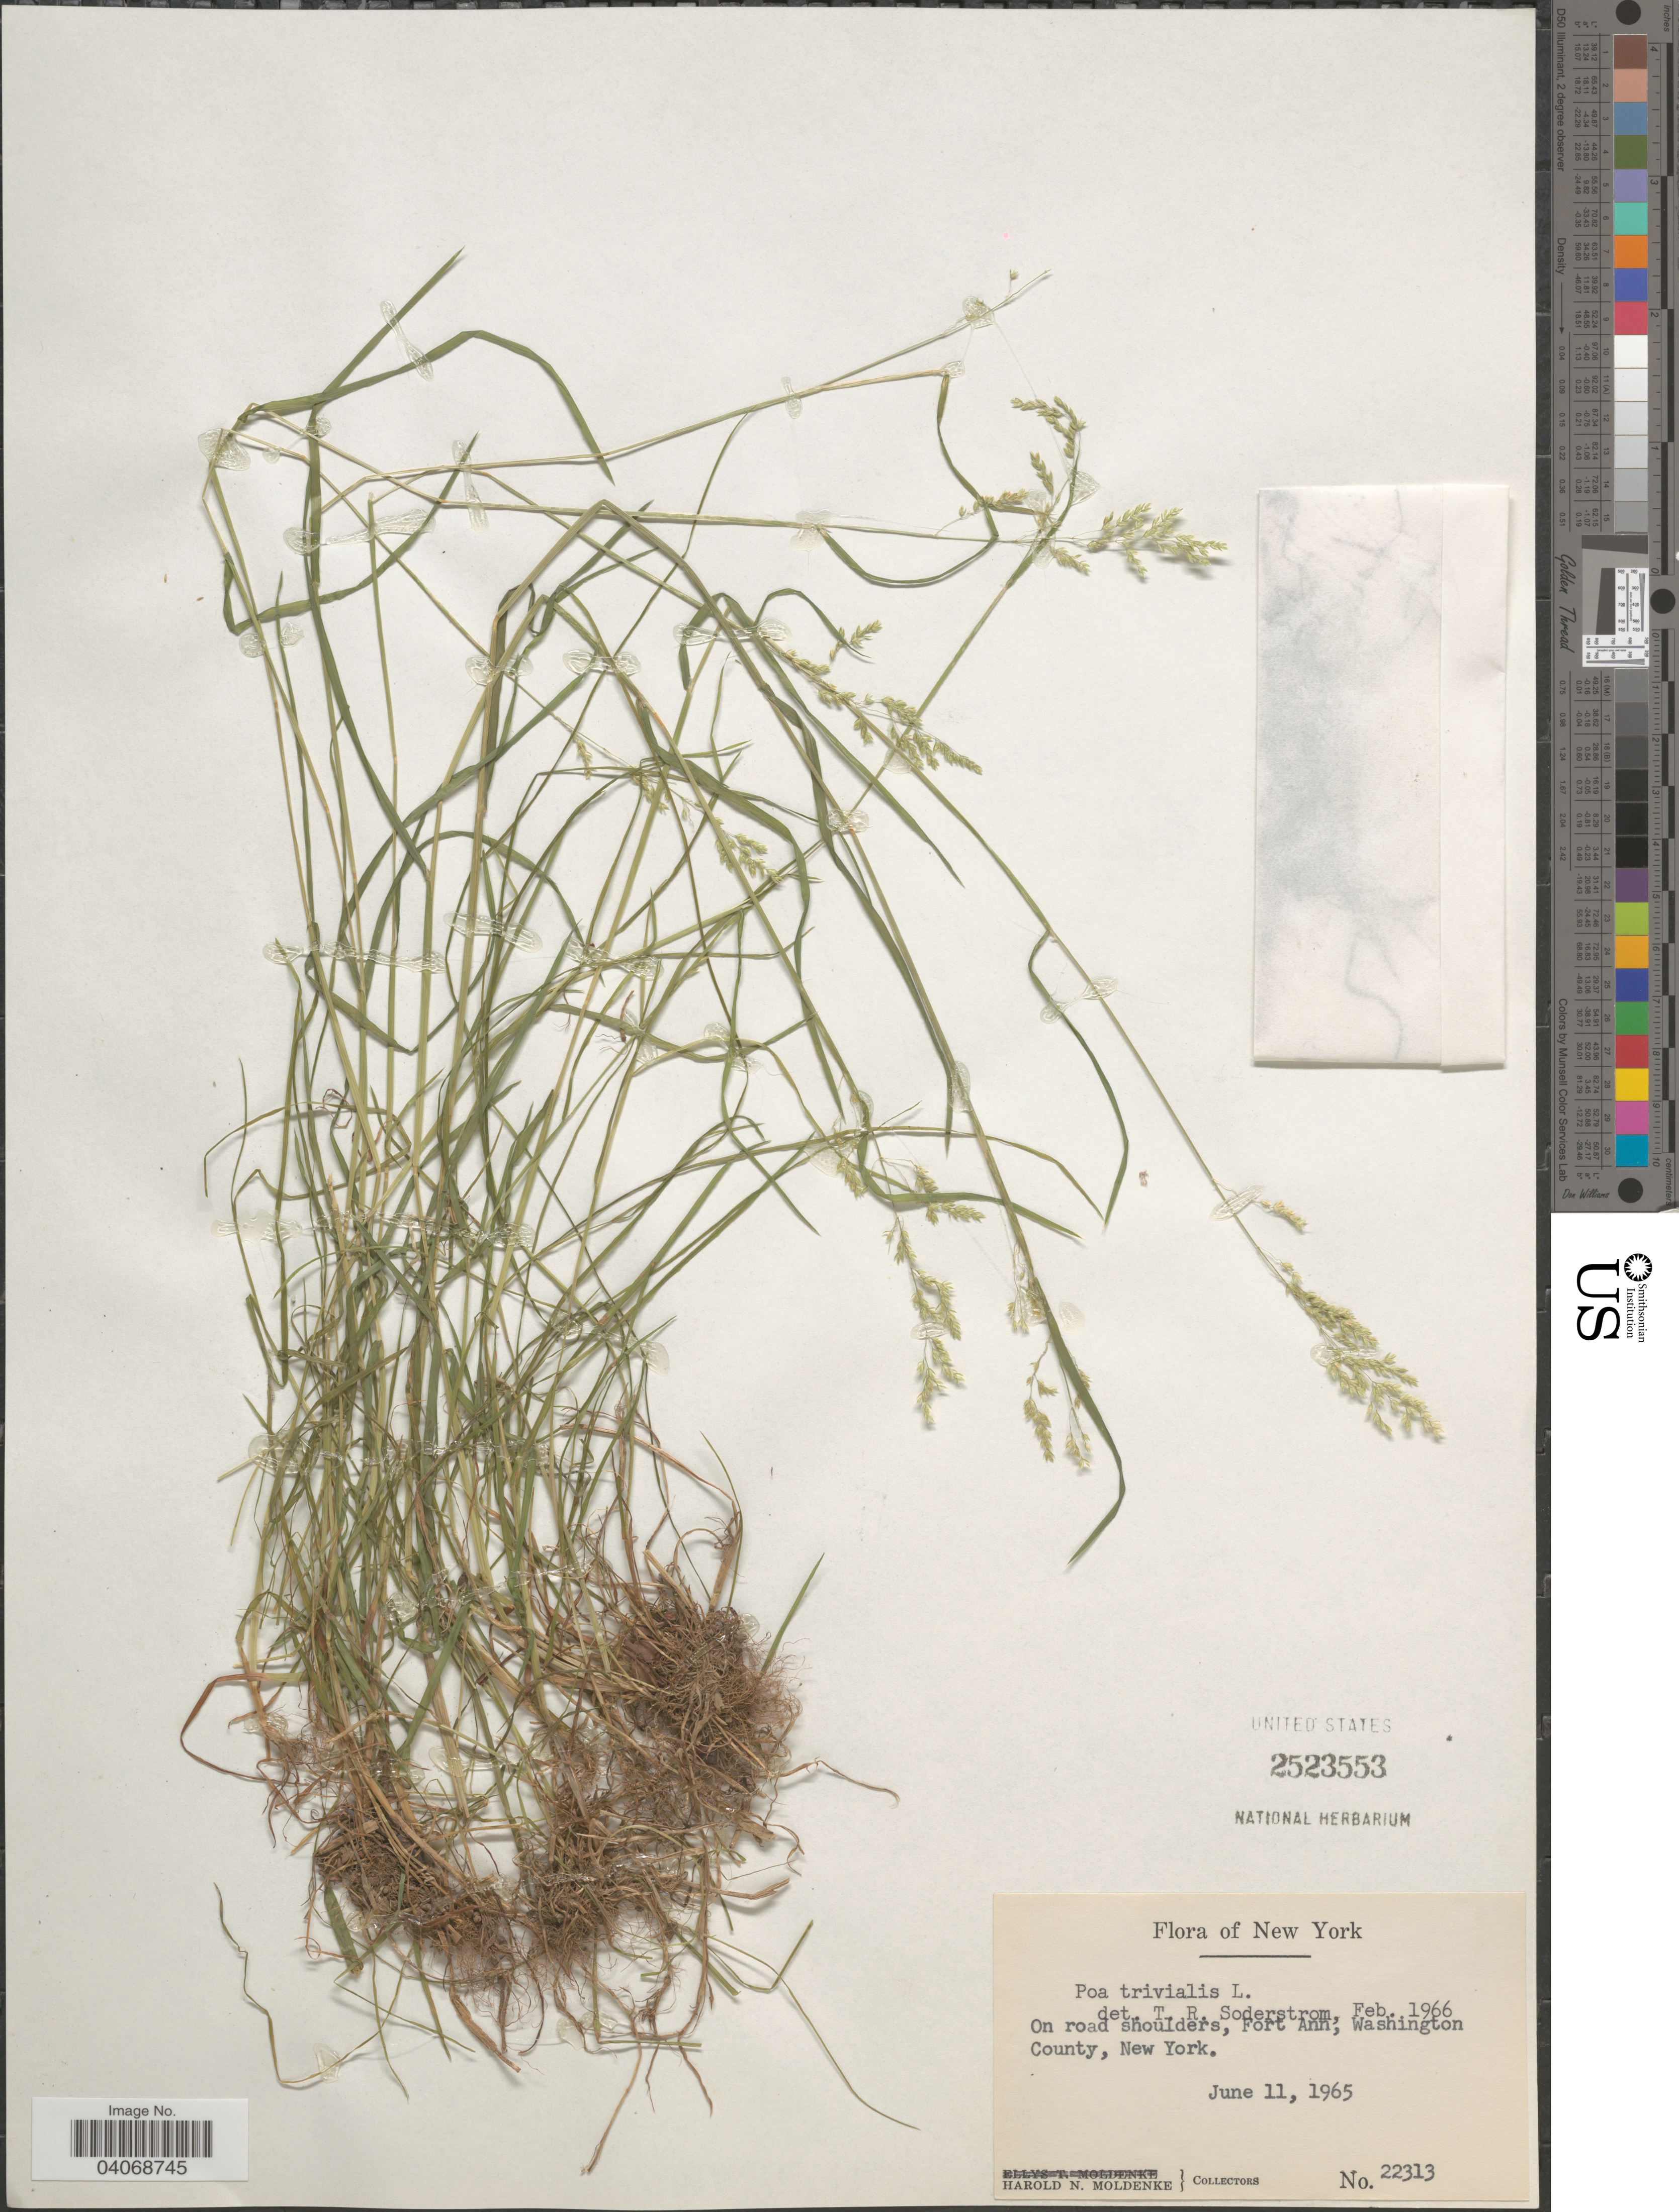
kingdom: Plantae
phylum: Tracheophyta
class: Liliopsida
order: Poales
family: Poaceae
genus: Poa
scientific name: Poa trivialis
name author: L.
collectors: H. N. Moldenke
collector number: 22313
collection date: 1965-06-11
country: United States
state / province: New York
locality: On road shoulders, Fort Ann, Washington County.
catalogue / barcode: US 2523553